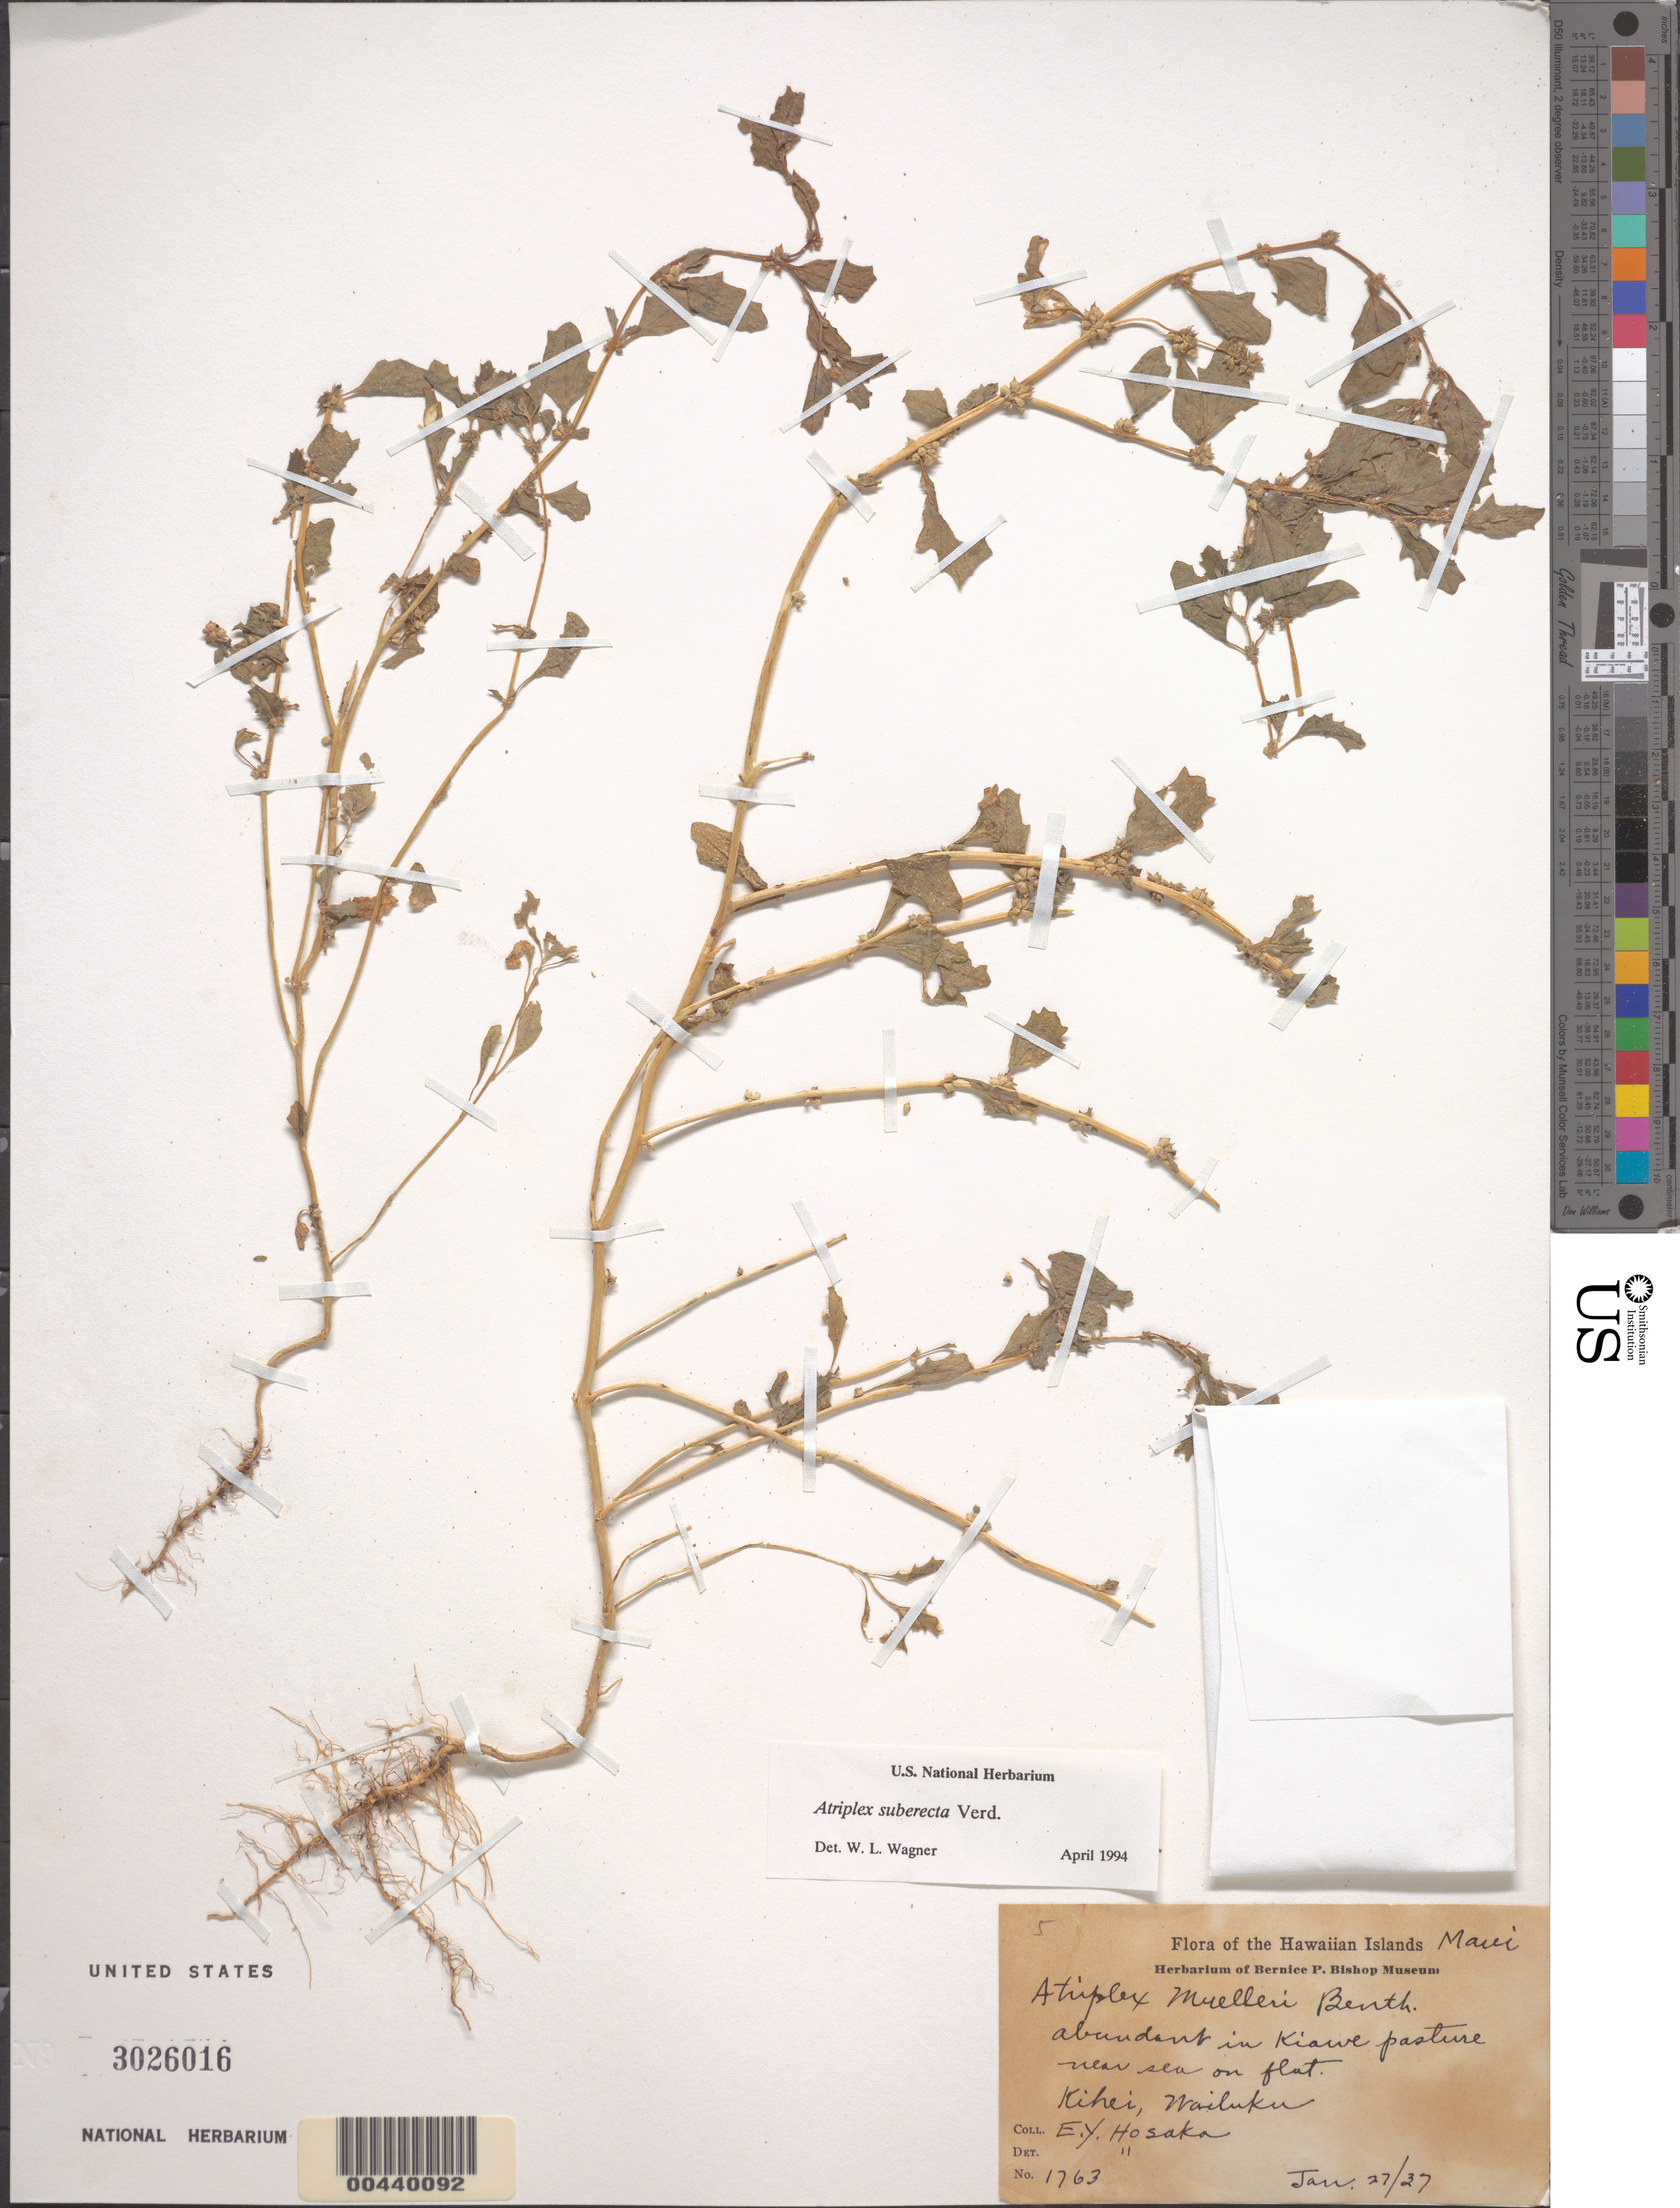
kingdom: Plantae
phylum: Tracheophyta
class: Magnoliopsida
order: Caryophyllales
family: Amaranthaceae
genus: Atriplex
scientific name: Atriplex suberecta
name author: Verd.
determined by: Wagner, W. L., (BOT), Smithsonian Institution - National Museum of Natural History (UNITED STATES)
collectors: E. Y. Hosaka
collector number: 1763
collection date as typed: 27 Jan 1937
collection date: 1937-01-27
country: United States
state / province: Hawaii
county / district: Maui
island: Maui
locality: Kihei, Wailuku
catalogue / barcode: US 3026016